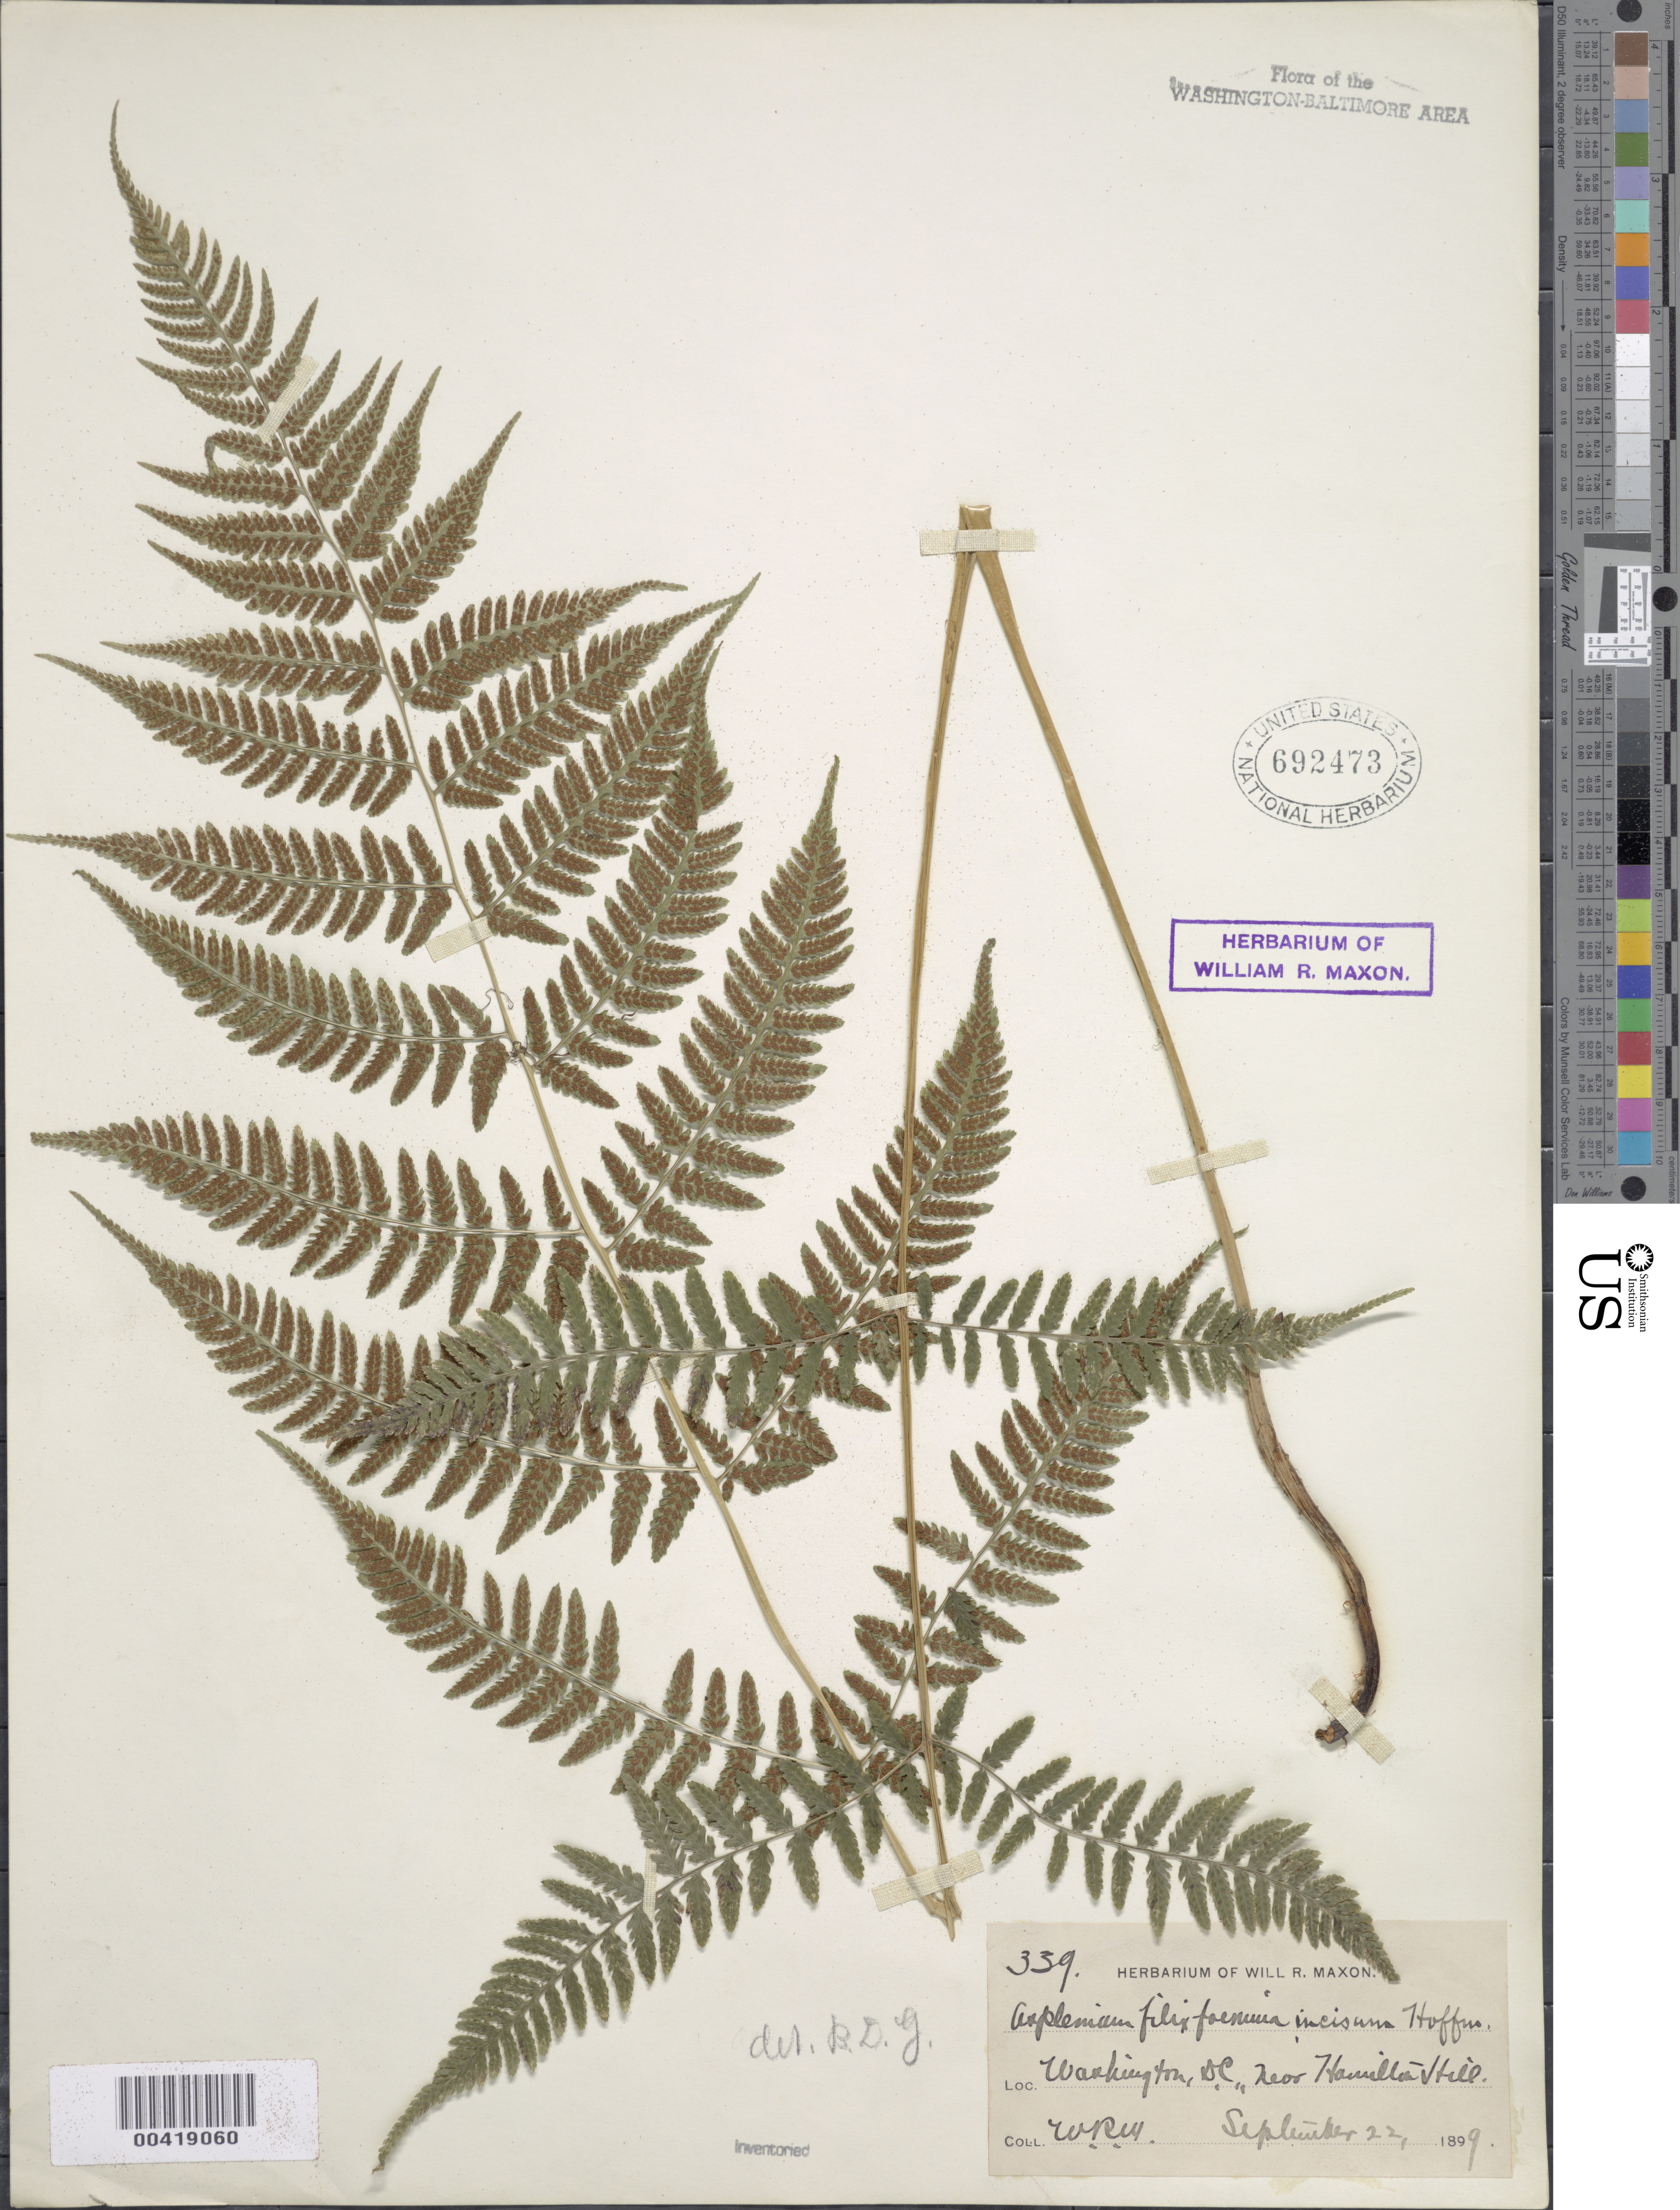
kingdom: Plantae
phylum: Tracheophyta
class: Polypodiopsida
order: Polypodiales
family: Athyriaceae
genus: Athyrium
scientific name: Athyrium filix-femina var. asplenioides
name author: (Michx.) Farw.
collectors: W. R. Maxon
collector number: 339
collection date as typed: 22 Sep 1899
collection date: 1899-09-22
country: United States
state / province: District of Columbia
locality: Hamilton Hill vicinity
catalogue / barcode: US 692473